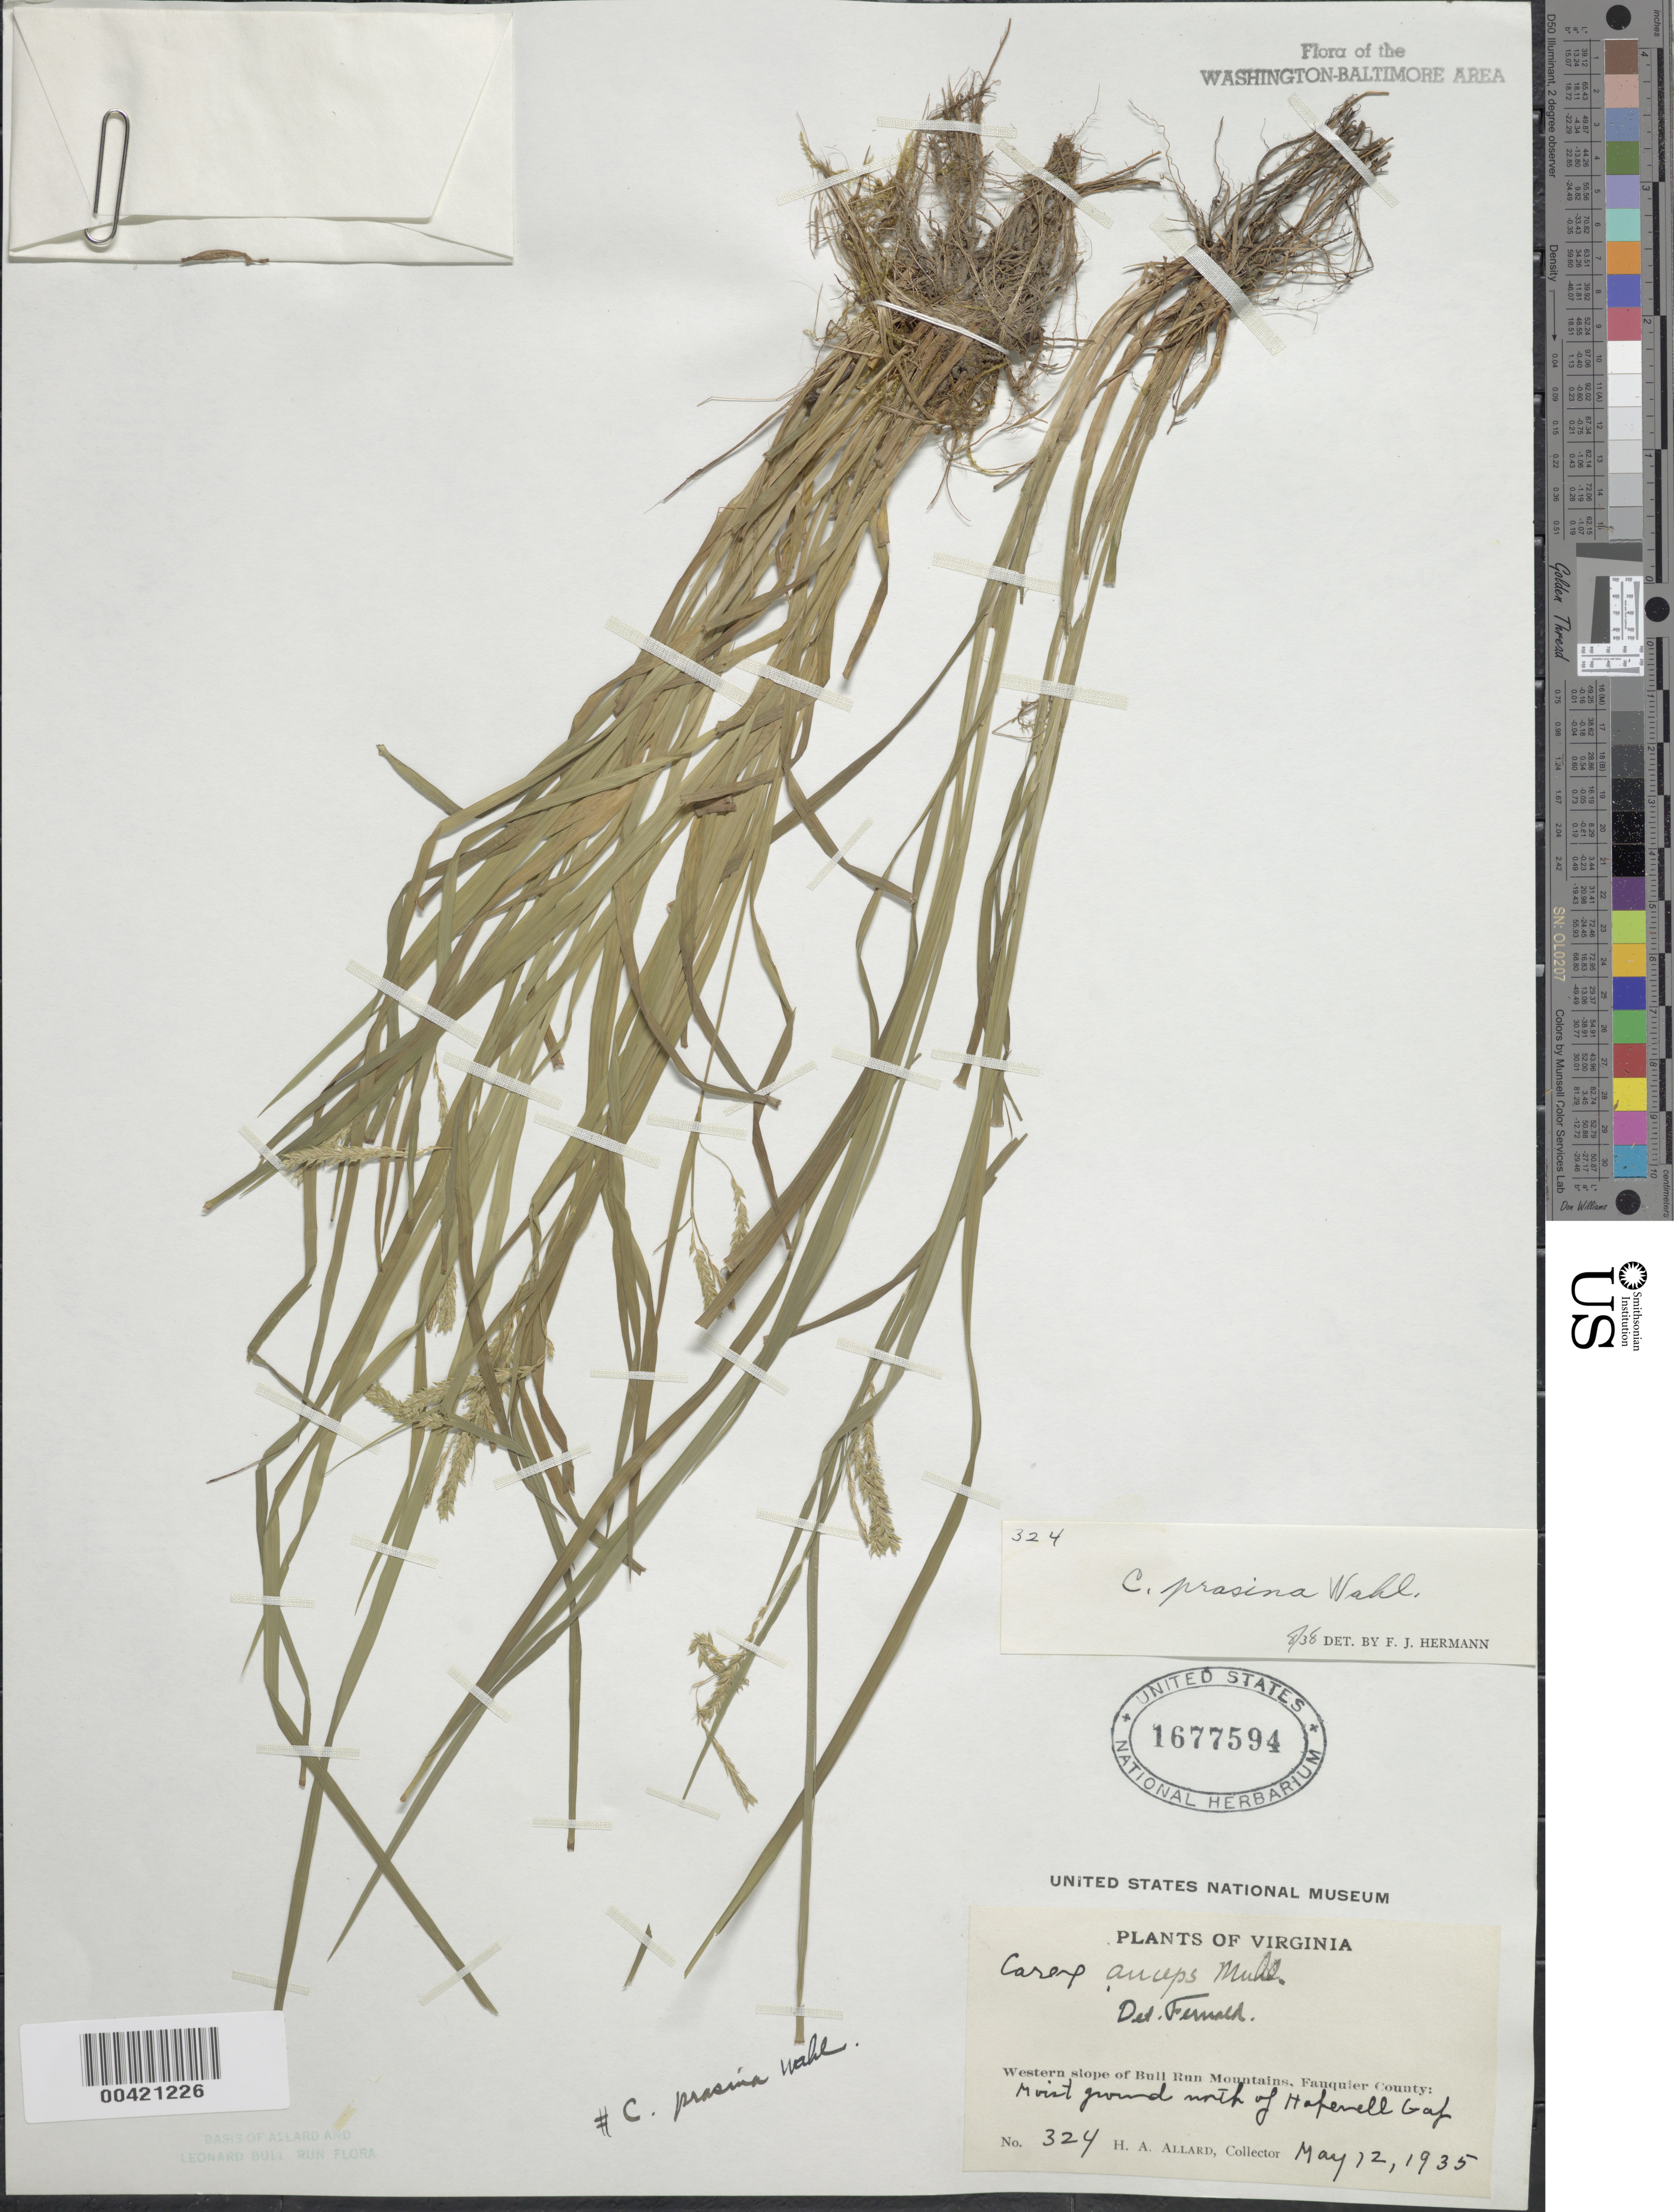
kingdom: Plantae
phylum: Tracheophyta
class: Liliopsida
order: Poales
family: Cyperaceae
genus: Carex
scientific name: Carex prasina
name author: Wahlenb.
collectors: H. A. Allard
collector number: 324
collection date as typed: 12 May 1935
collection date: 1935-05-12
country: United States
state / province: Virginia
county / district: Fauquier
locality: North of Hopewell Gap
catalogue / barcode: US 1677594